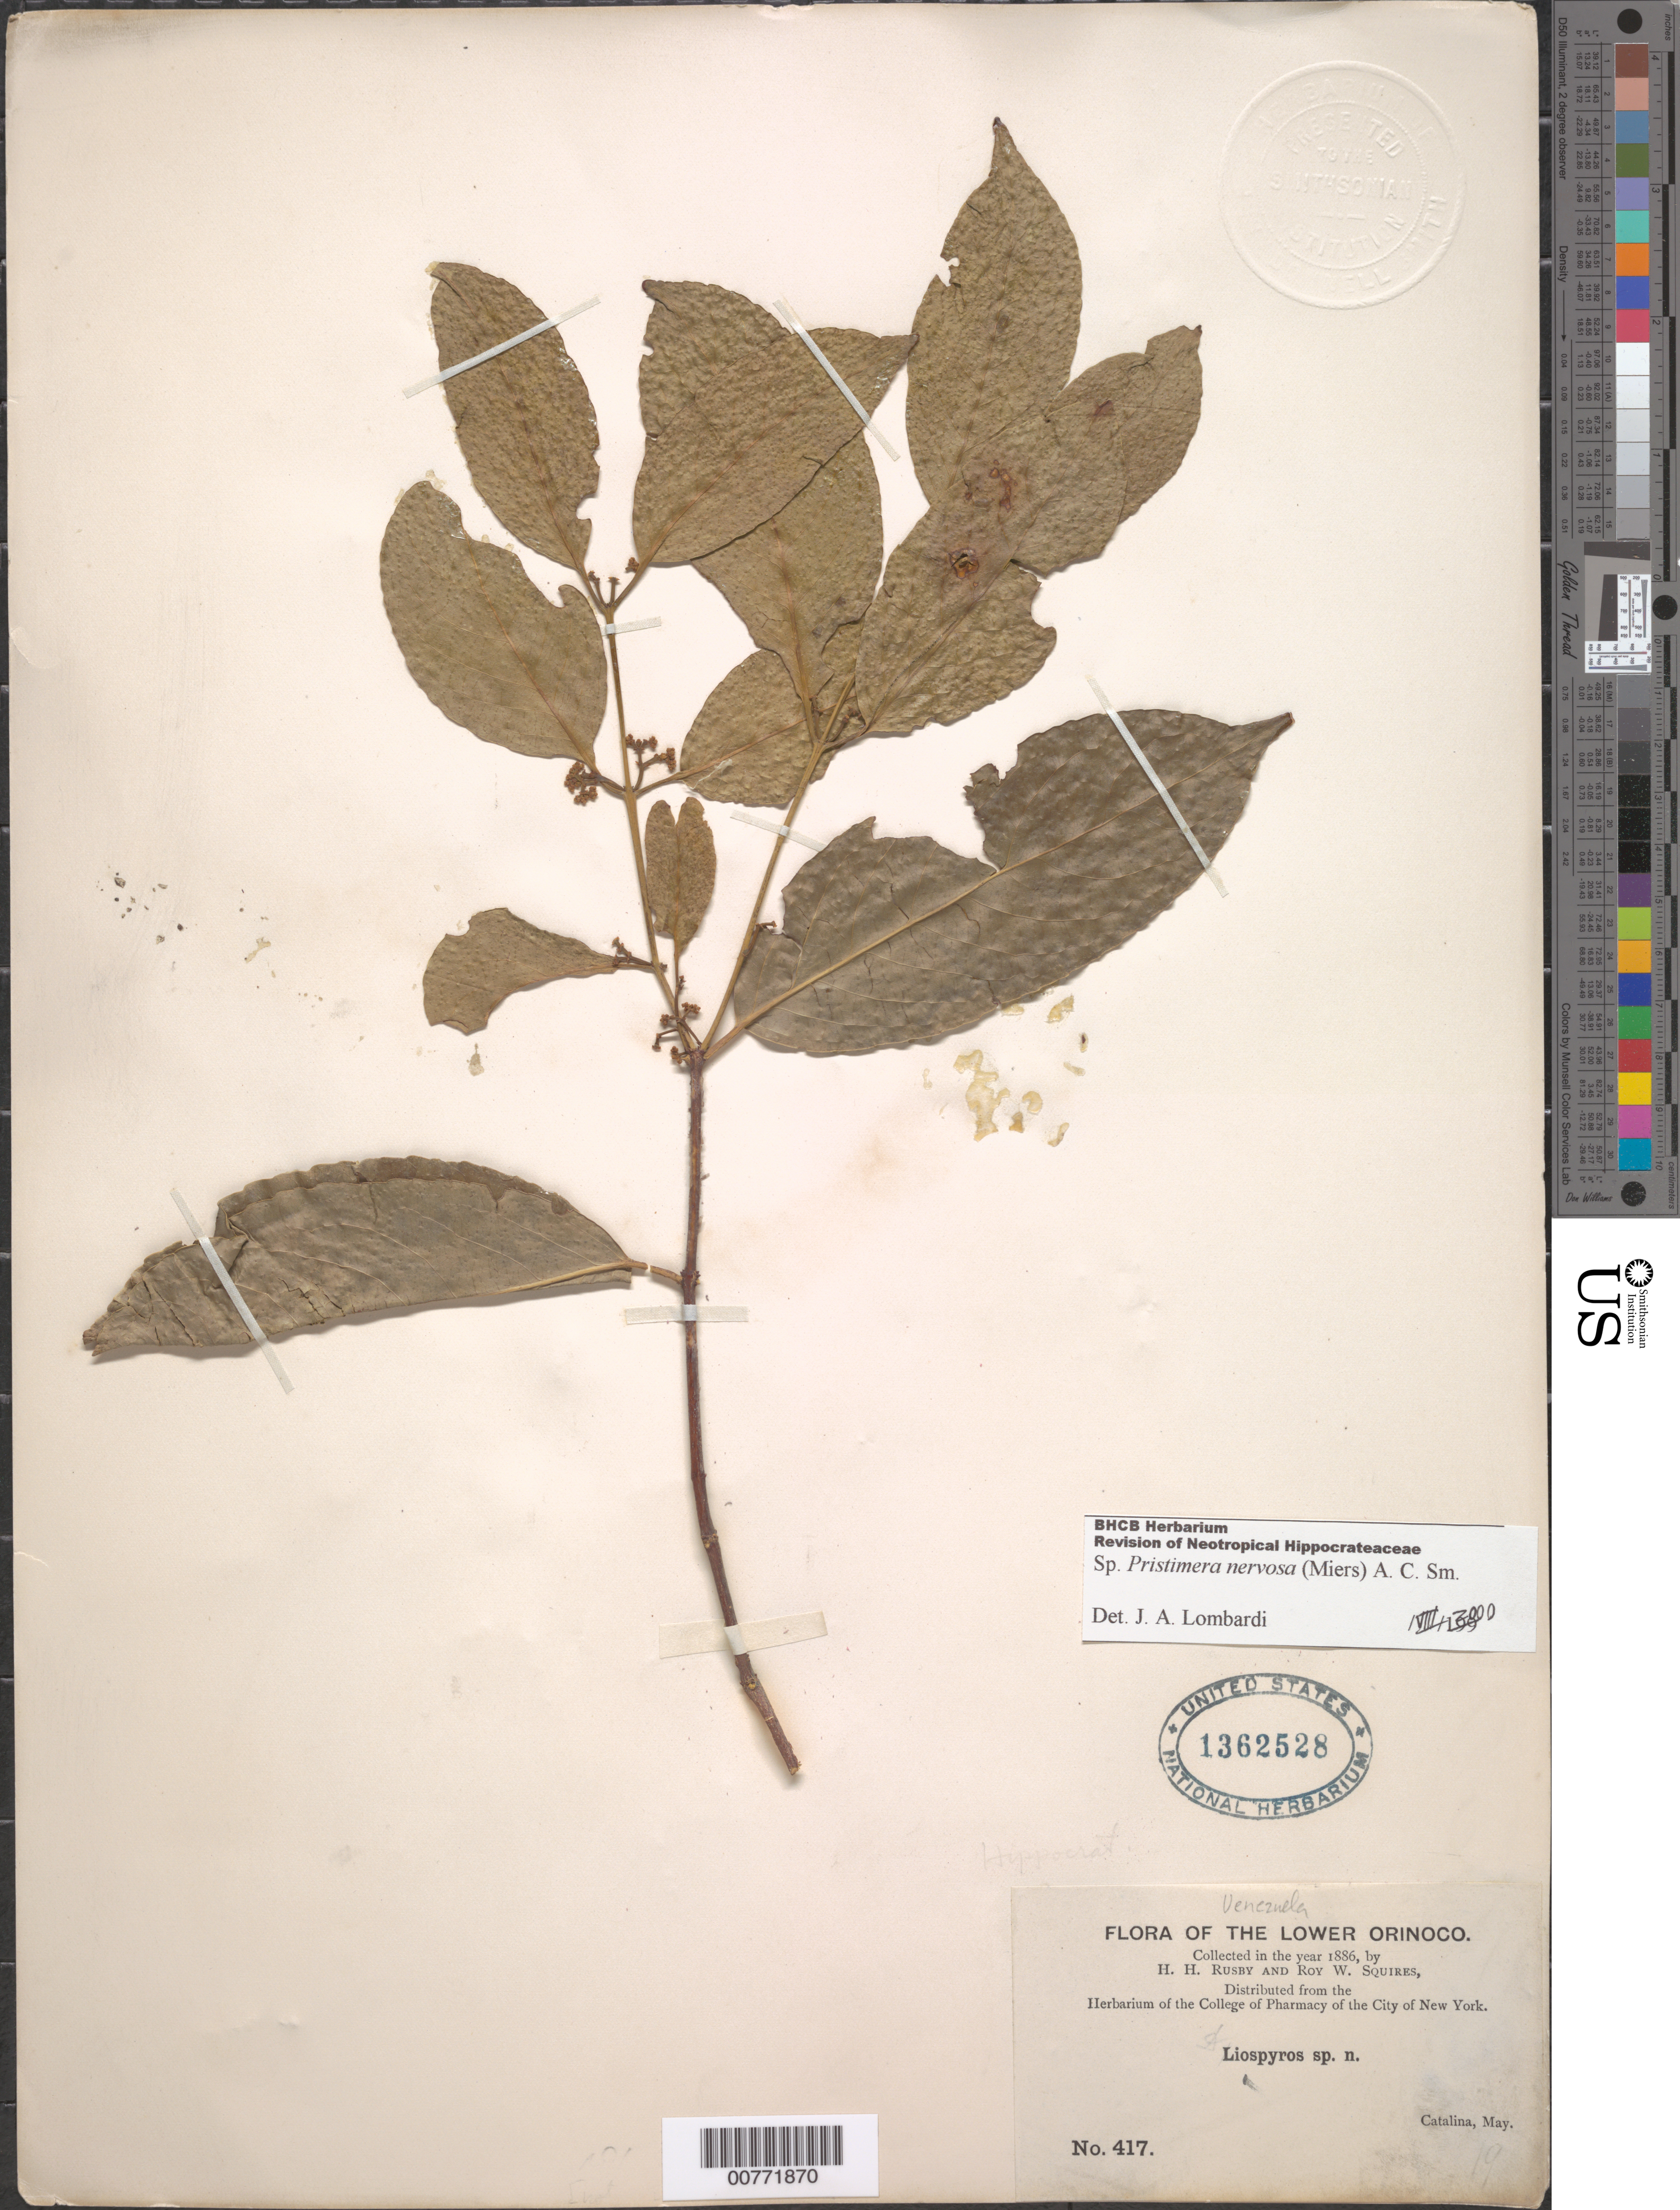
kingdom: Plantae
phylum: Tracheophyta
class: Magnoliopsida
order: Celastrales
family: Celastraceae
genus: Pristimera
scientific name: Pristimera nervosa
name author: (Miers) A.C. Sm.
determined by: Lombardi, Julio A.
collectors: H. H. Rusby & R. Squires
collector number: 417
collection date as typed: May 1896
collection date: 1896-05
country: Venezuela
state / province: Delta Amacuro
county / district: Tucupita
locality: Lower Orinoco, Santa Catalina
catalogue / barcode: US 1362528